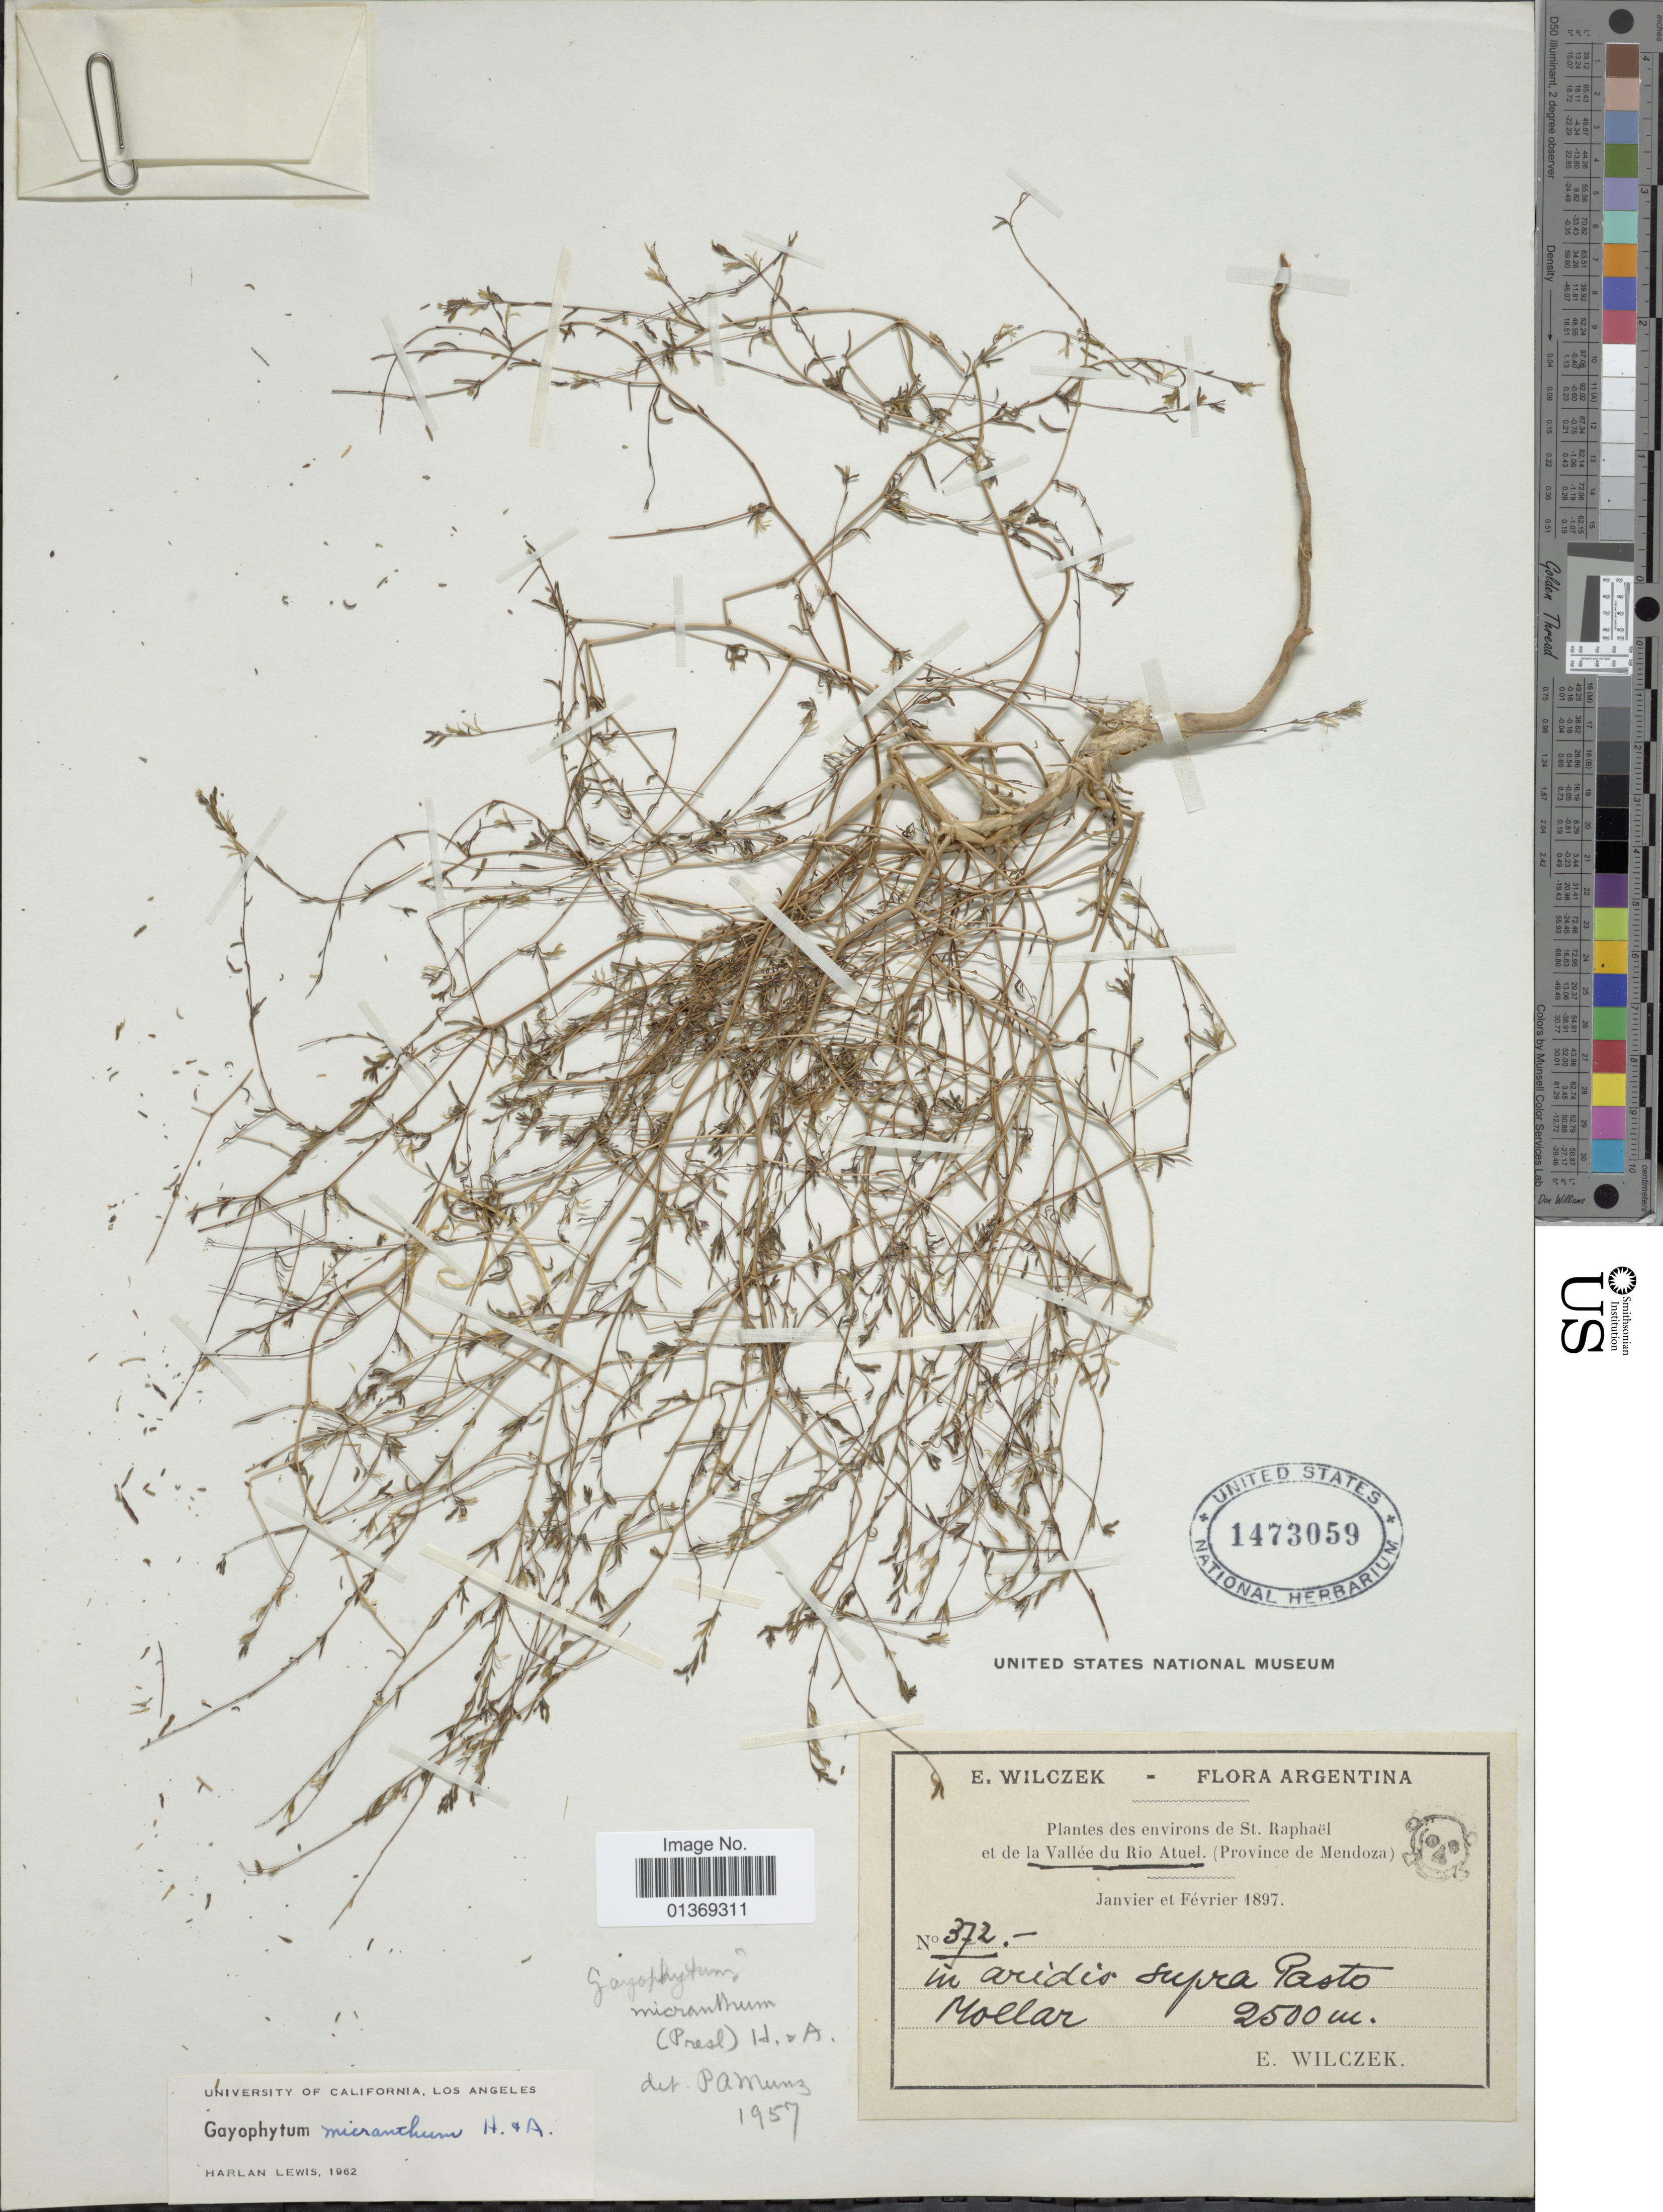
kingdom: Plantae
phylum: Tracheophyta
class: Magnoliopsida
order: Myrtales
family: Onagraceae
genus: Gayophytum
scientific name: Gayophytum micranthum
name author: Hook. & Arn.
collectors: E. Wilczek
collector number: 372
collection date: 1897-01/1897-02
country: Argentina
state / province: Mendoza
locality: Environs de St. Raphaël et de la Vallée du Rio Atuel, in aridis supra Pasto Mollar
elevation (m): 2500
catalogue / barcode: US 1473059